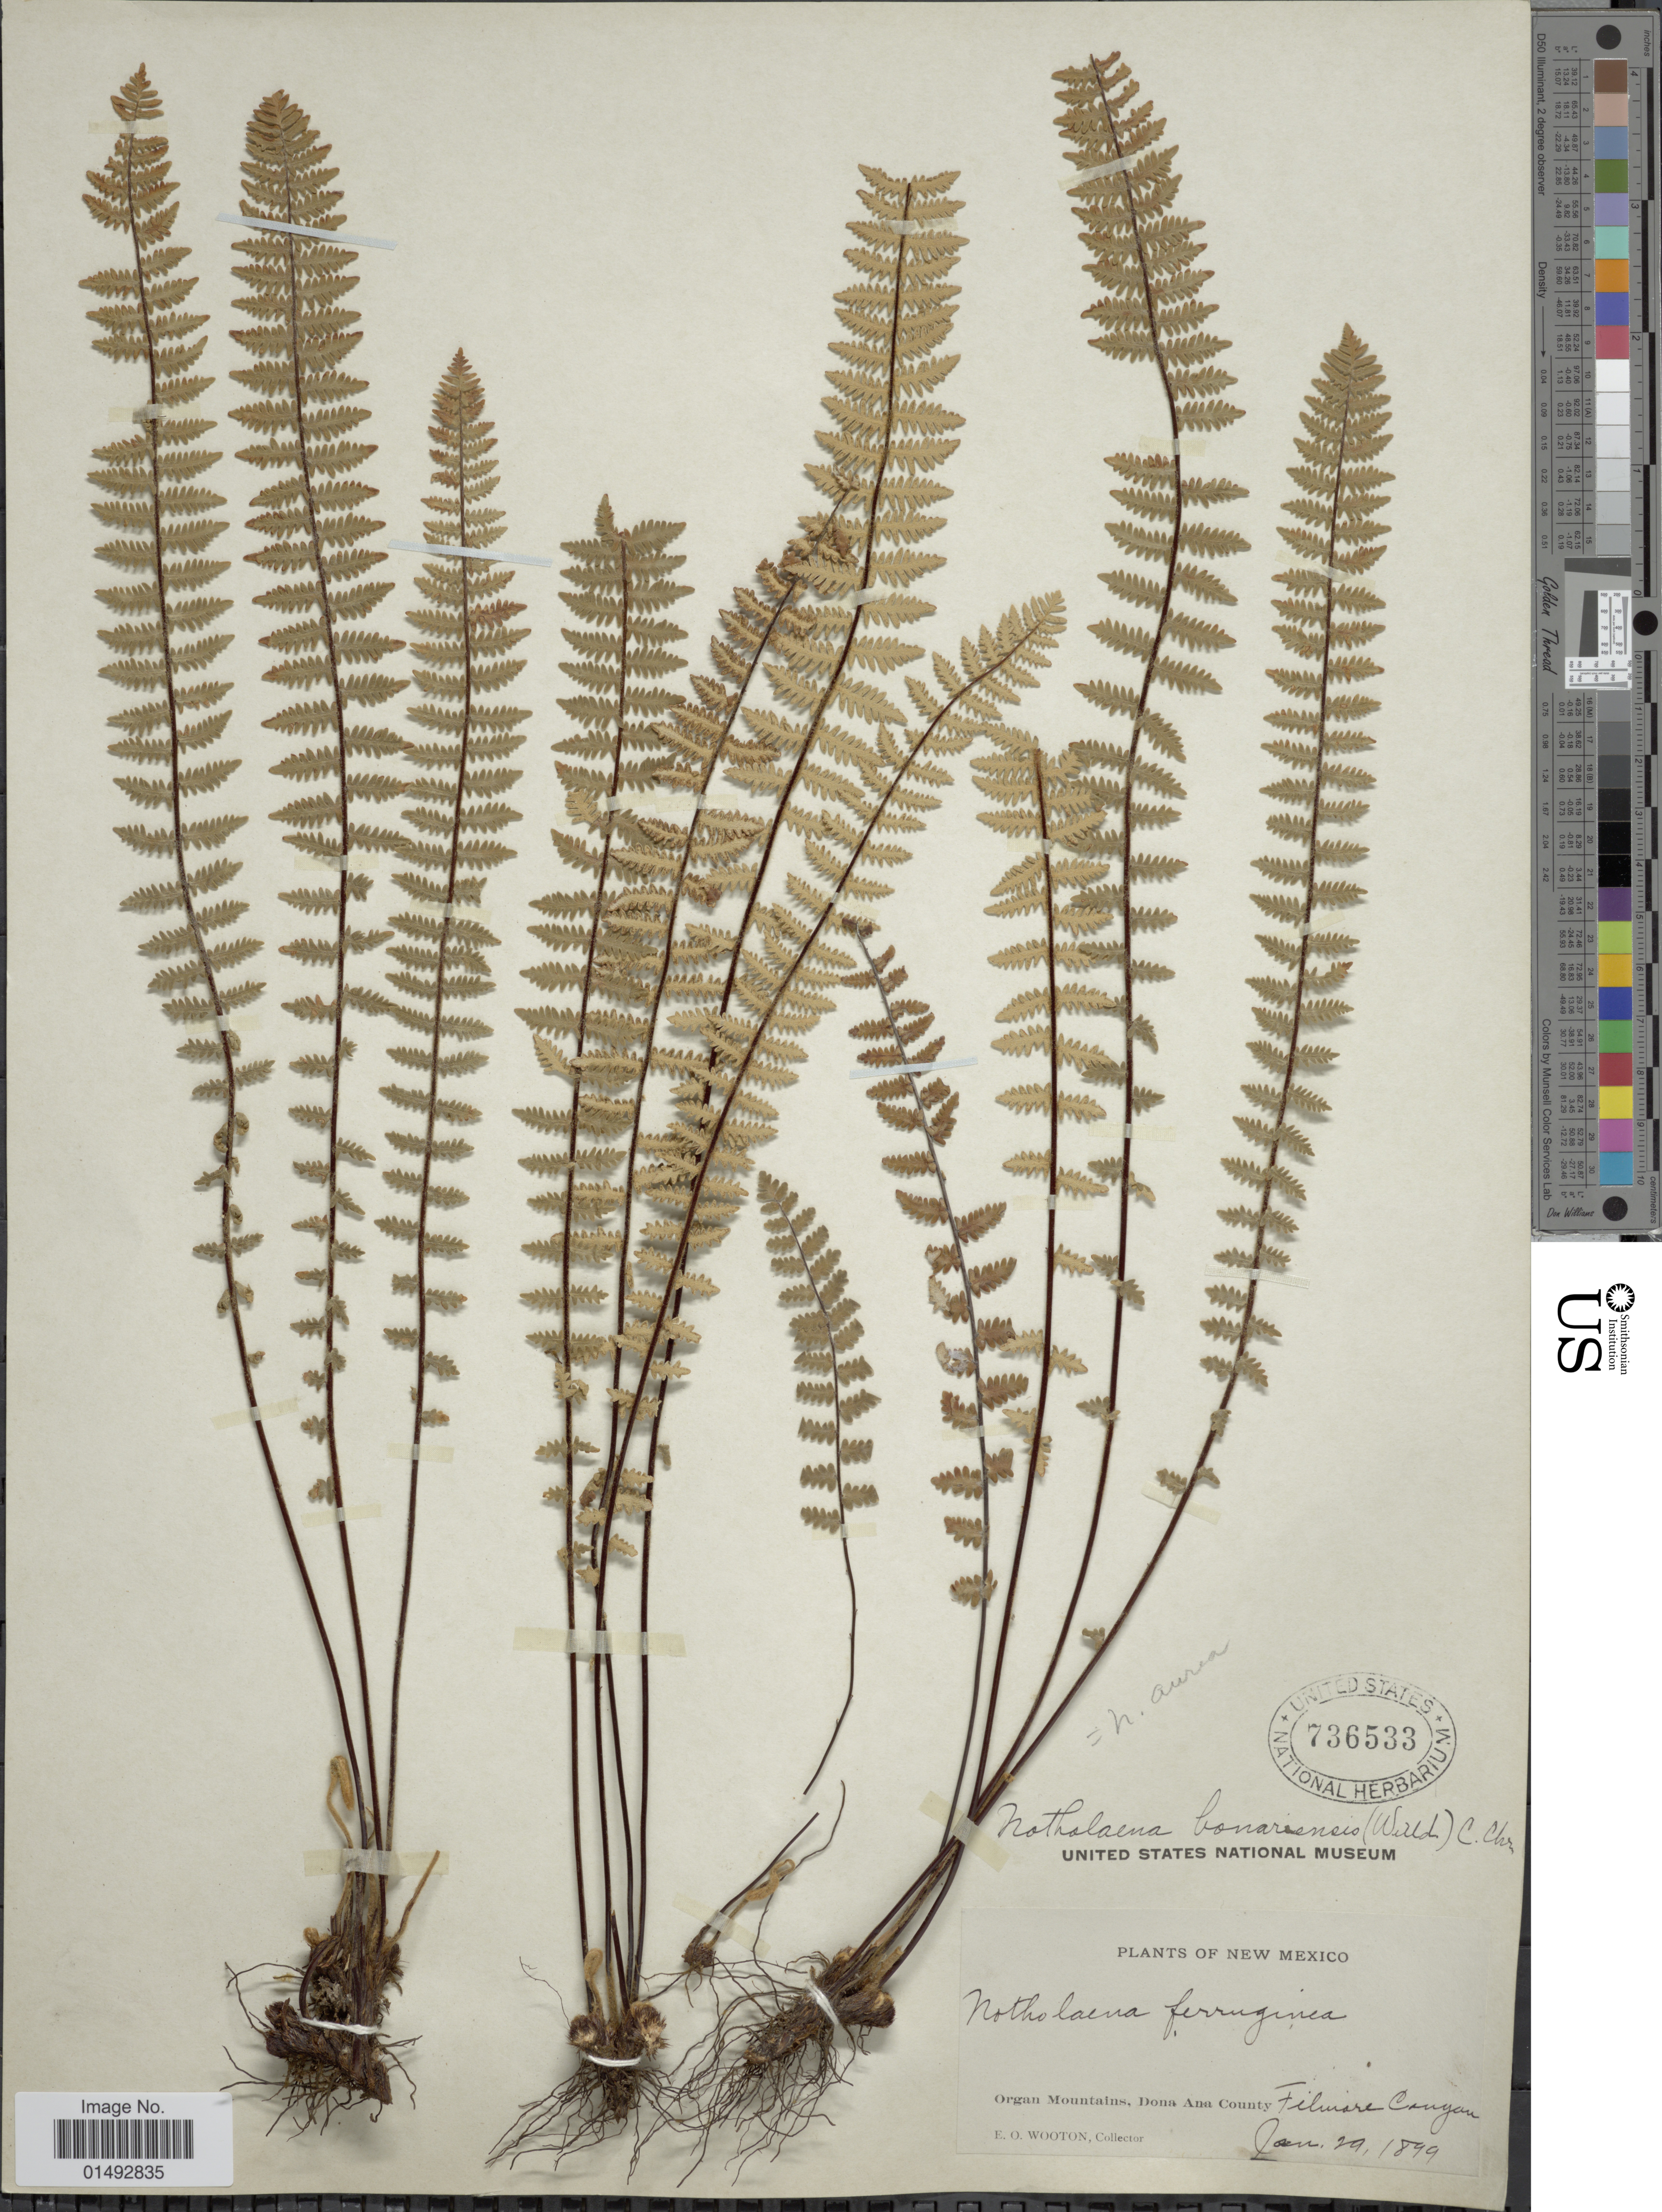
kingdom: Plantae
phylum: Tracheophyta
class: Polypodiopsida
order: Polypodiales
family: Pteridaceae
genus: Myriopteris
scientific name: Myriopteris aurea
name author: (Poir.) Grusz & Windham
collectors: E. O. Wooton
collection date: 1899-01-29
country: United States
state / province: New Mexico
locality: Organ Mountains, Dona Ana County Filmare Canyon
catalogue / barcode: US 736533